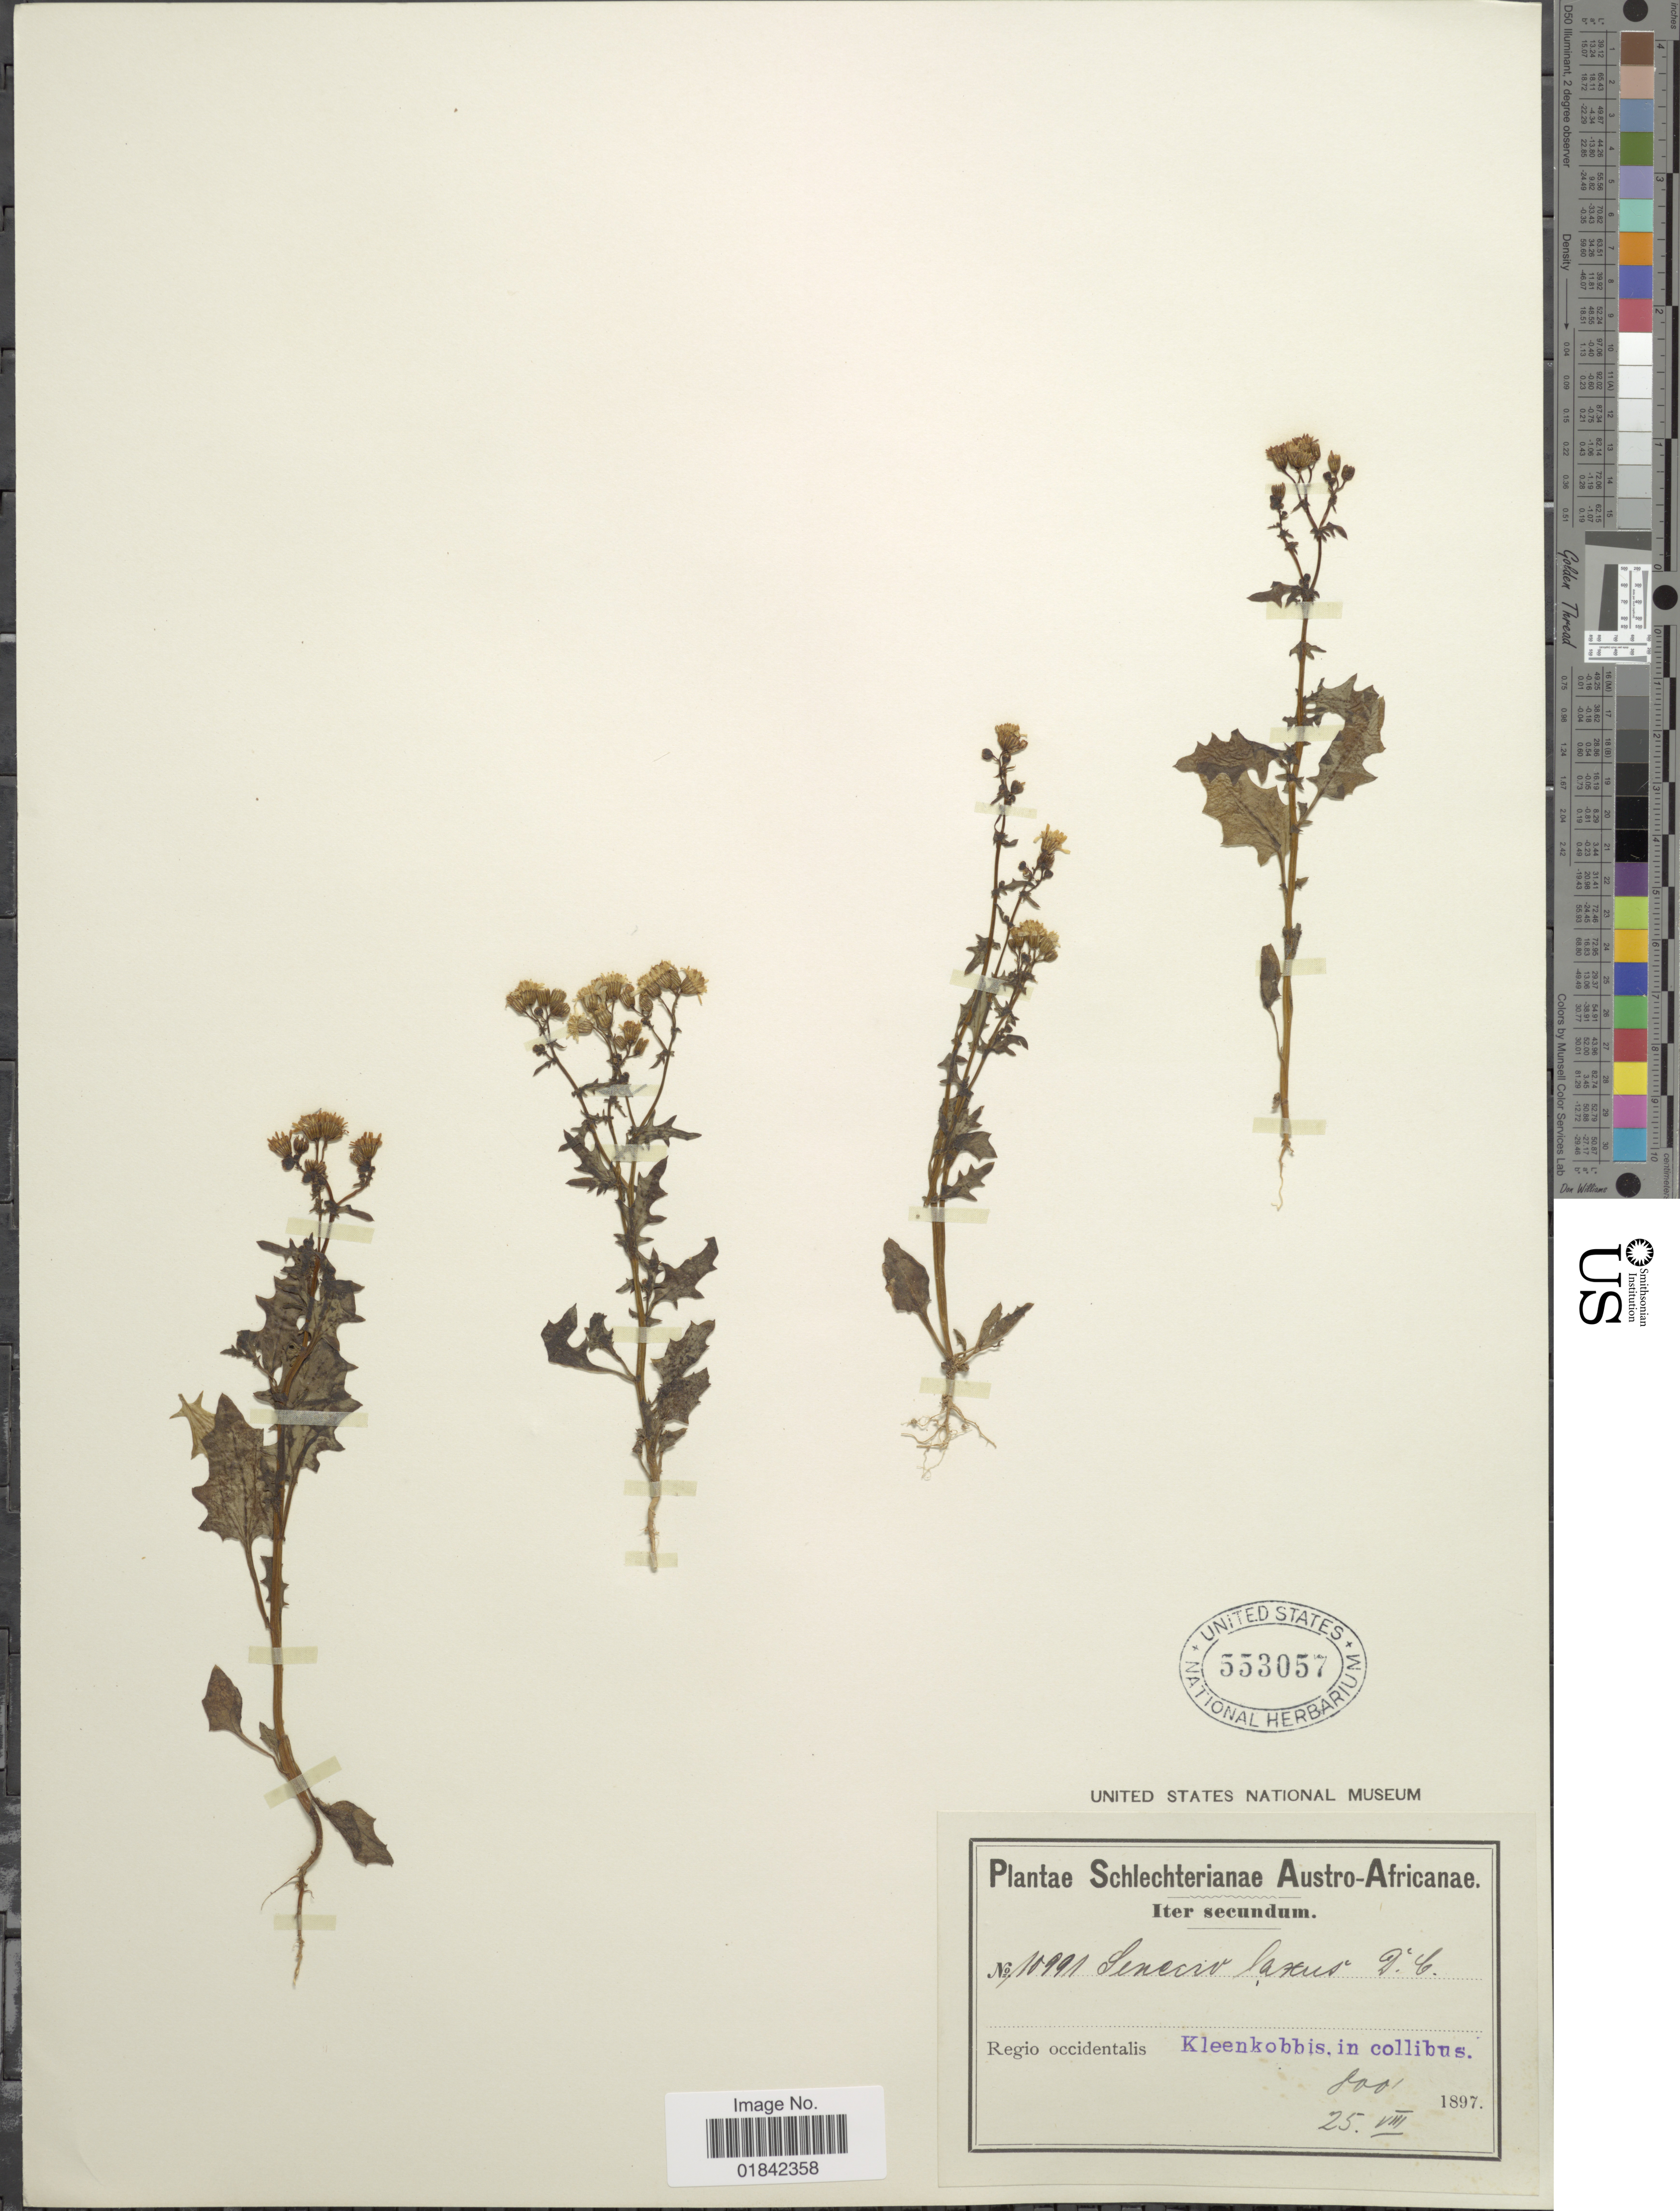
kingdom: Plantae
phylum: Tracheophyta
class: Magnoliopsida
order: Asterales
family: Asteraceae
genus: Senecio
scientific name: Senecio laxus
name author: DC.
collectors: Schlechter, --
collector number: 10991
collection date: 1897-08-25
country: South Africa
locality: Austro- Africanae, Regio occidentalis, Kleenkobbis, in collibus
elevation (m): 244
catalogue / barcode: US 553057